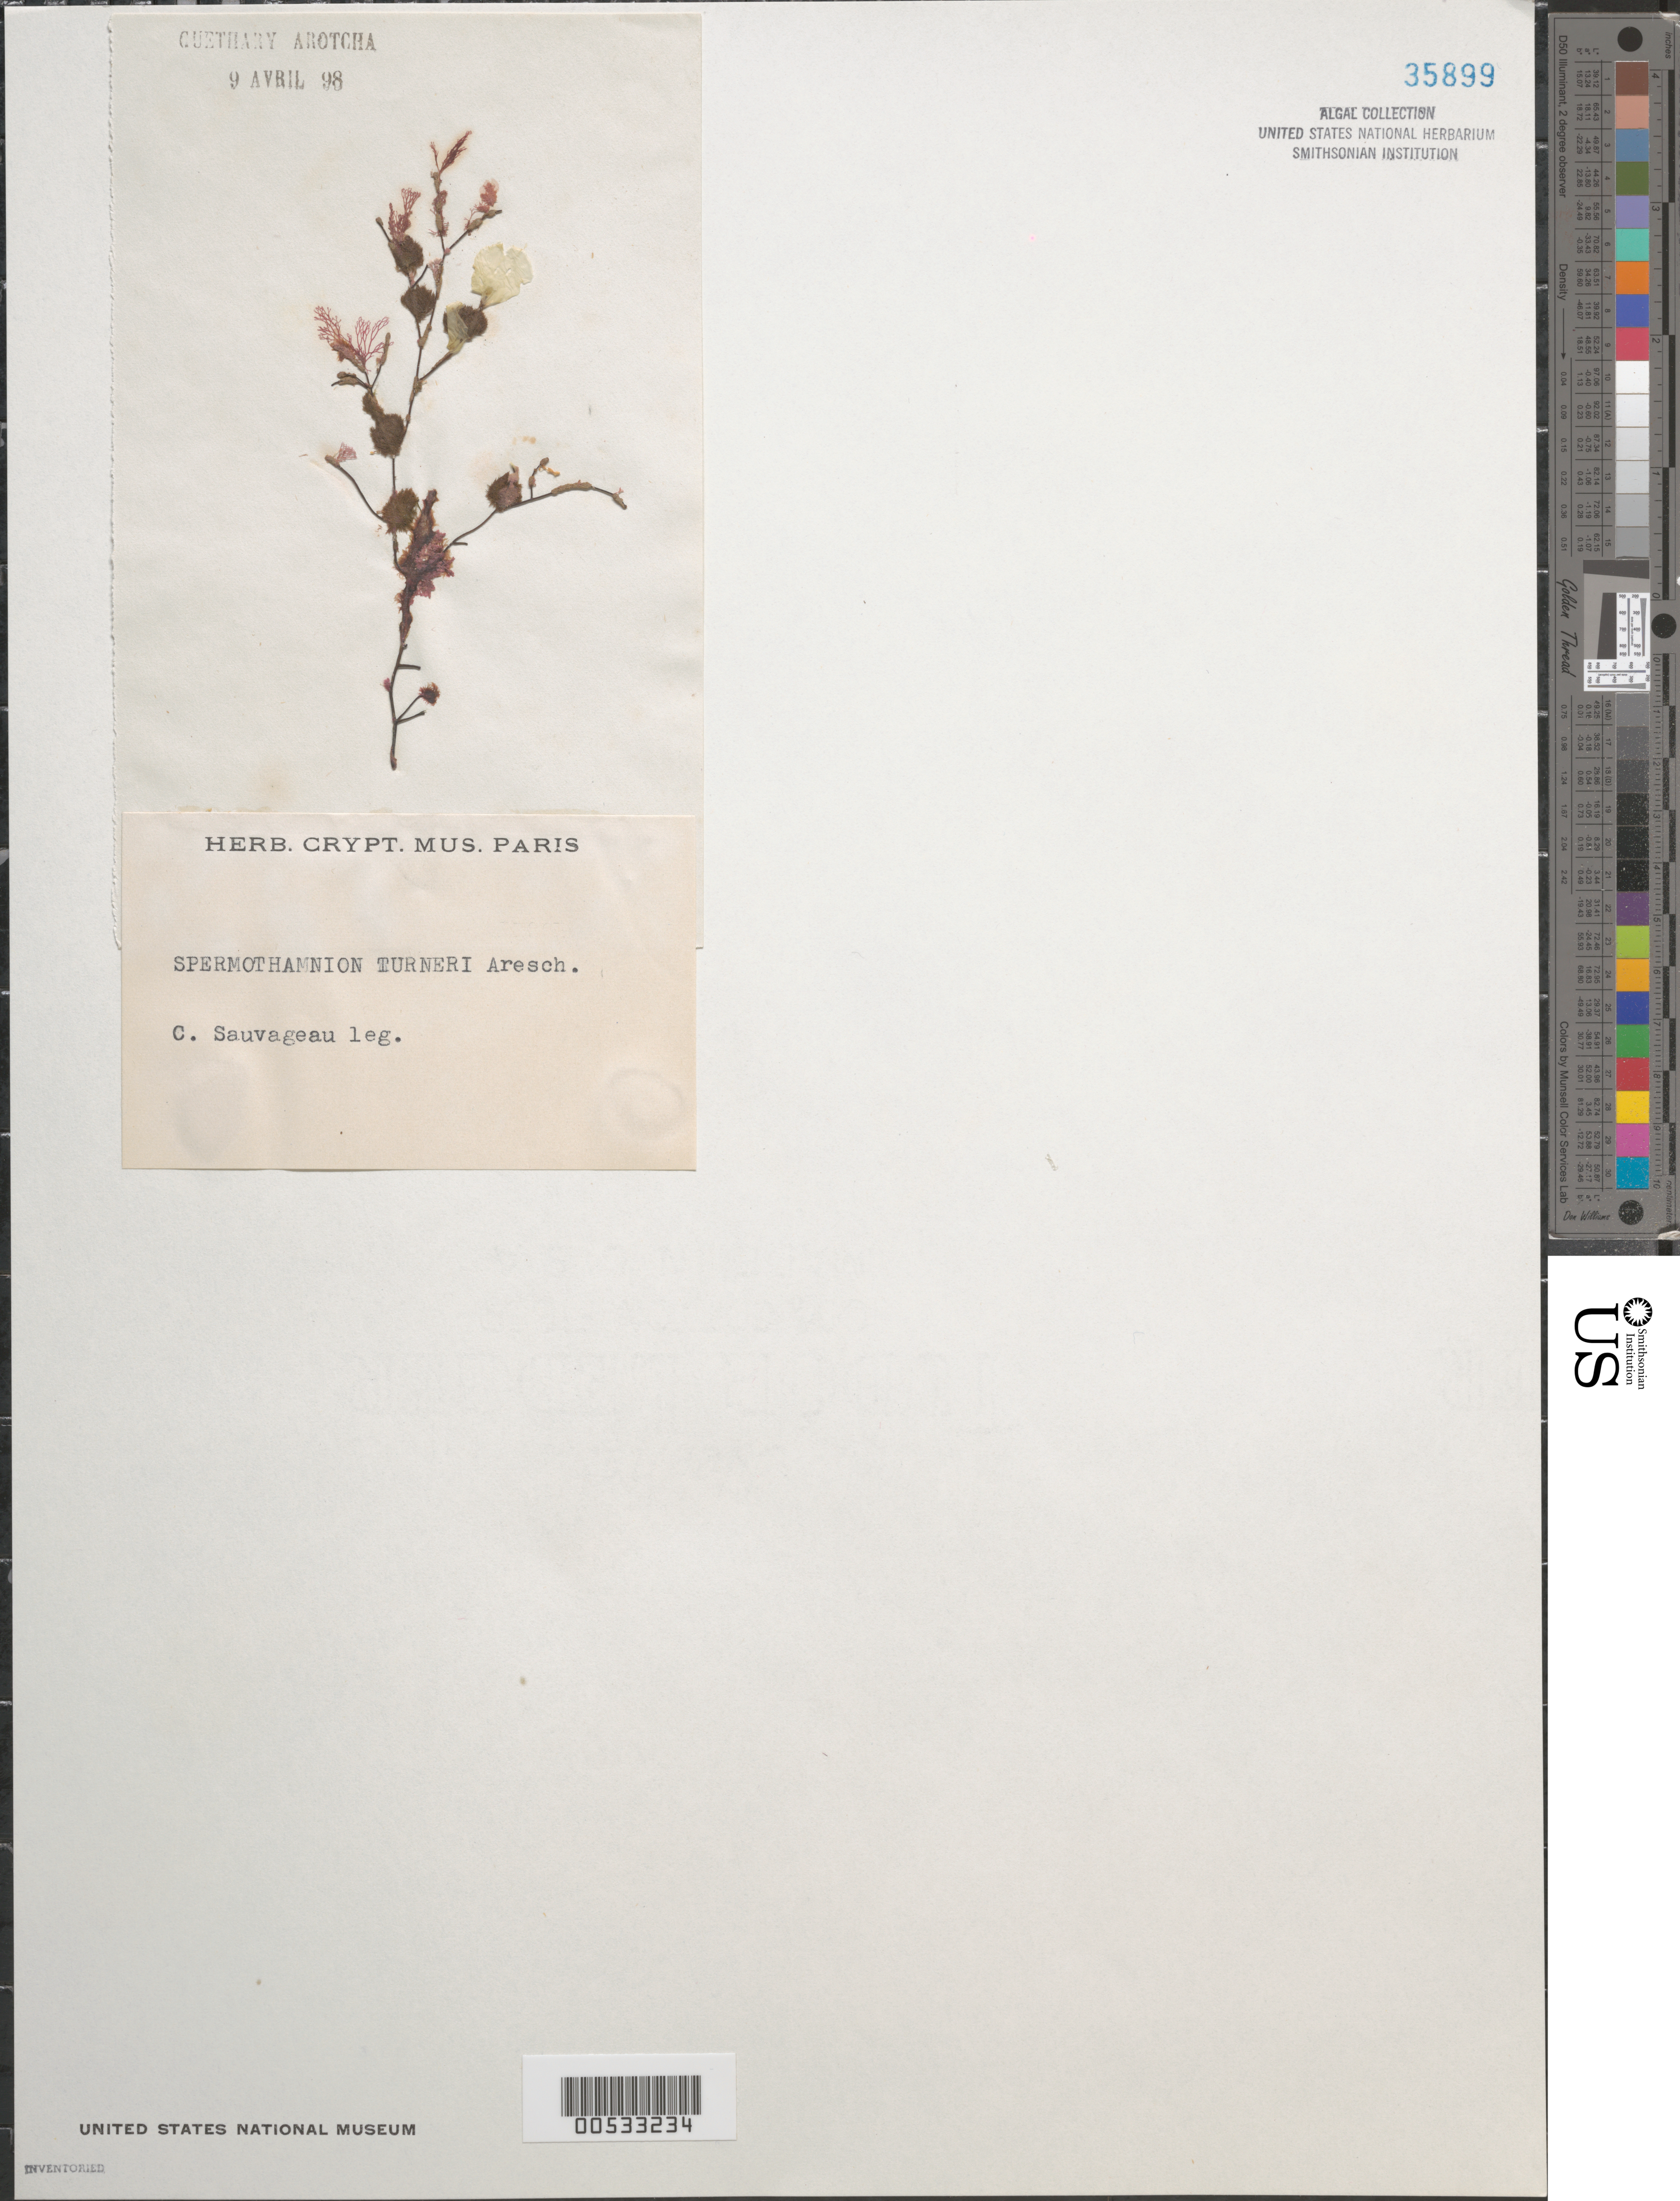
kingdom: Plantae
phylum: Rhodophyta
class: Florideophyceae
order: Ceramiales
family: Ceramiaceae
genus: Scagelothamnion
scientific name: Scagelothamnion turneri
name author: (Mert. ex Roth) A. Athanasiadis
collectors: C. F. Sauvageau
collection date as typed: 09 Apr 1898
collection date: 1898-04-09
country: France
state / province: Nouvelle-Aquitaine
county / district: Pyrénées-Atlantiques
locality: Guethary Arotcha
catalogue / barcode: US 35899